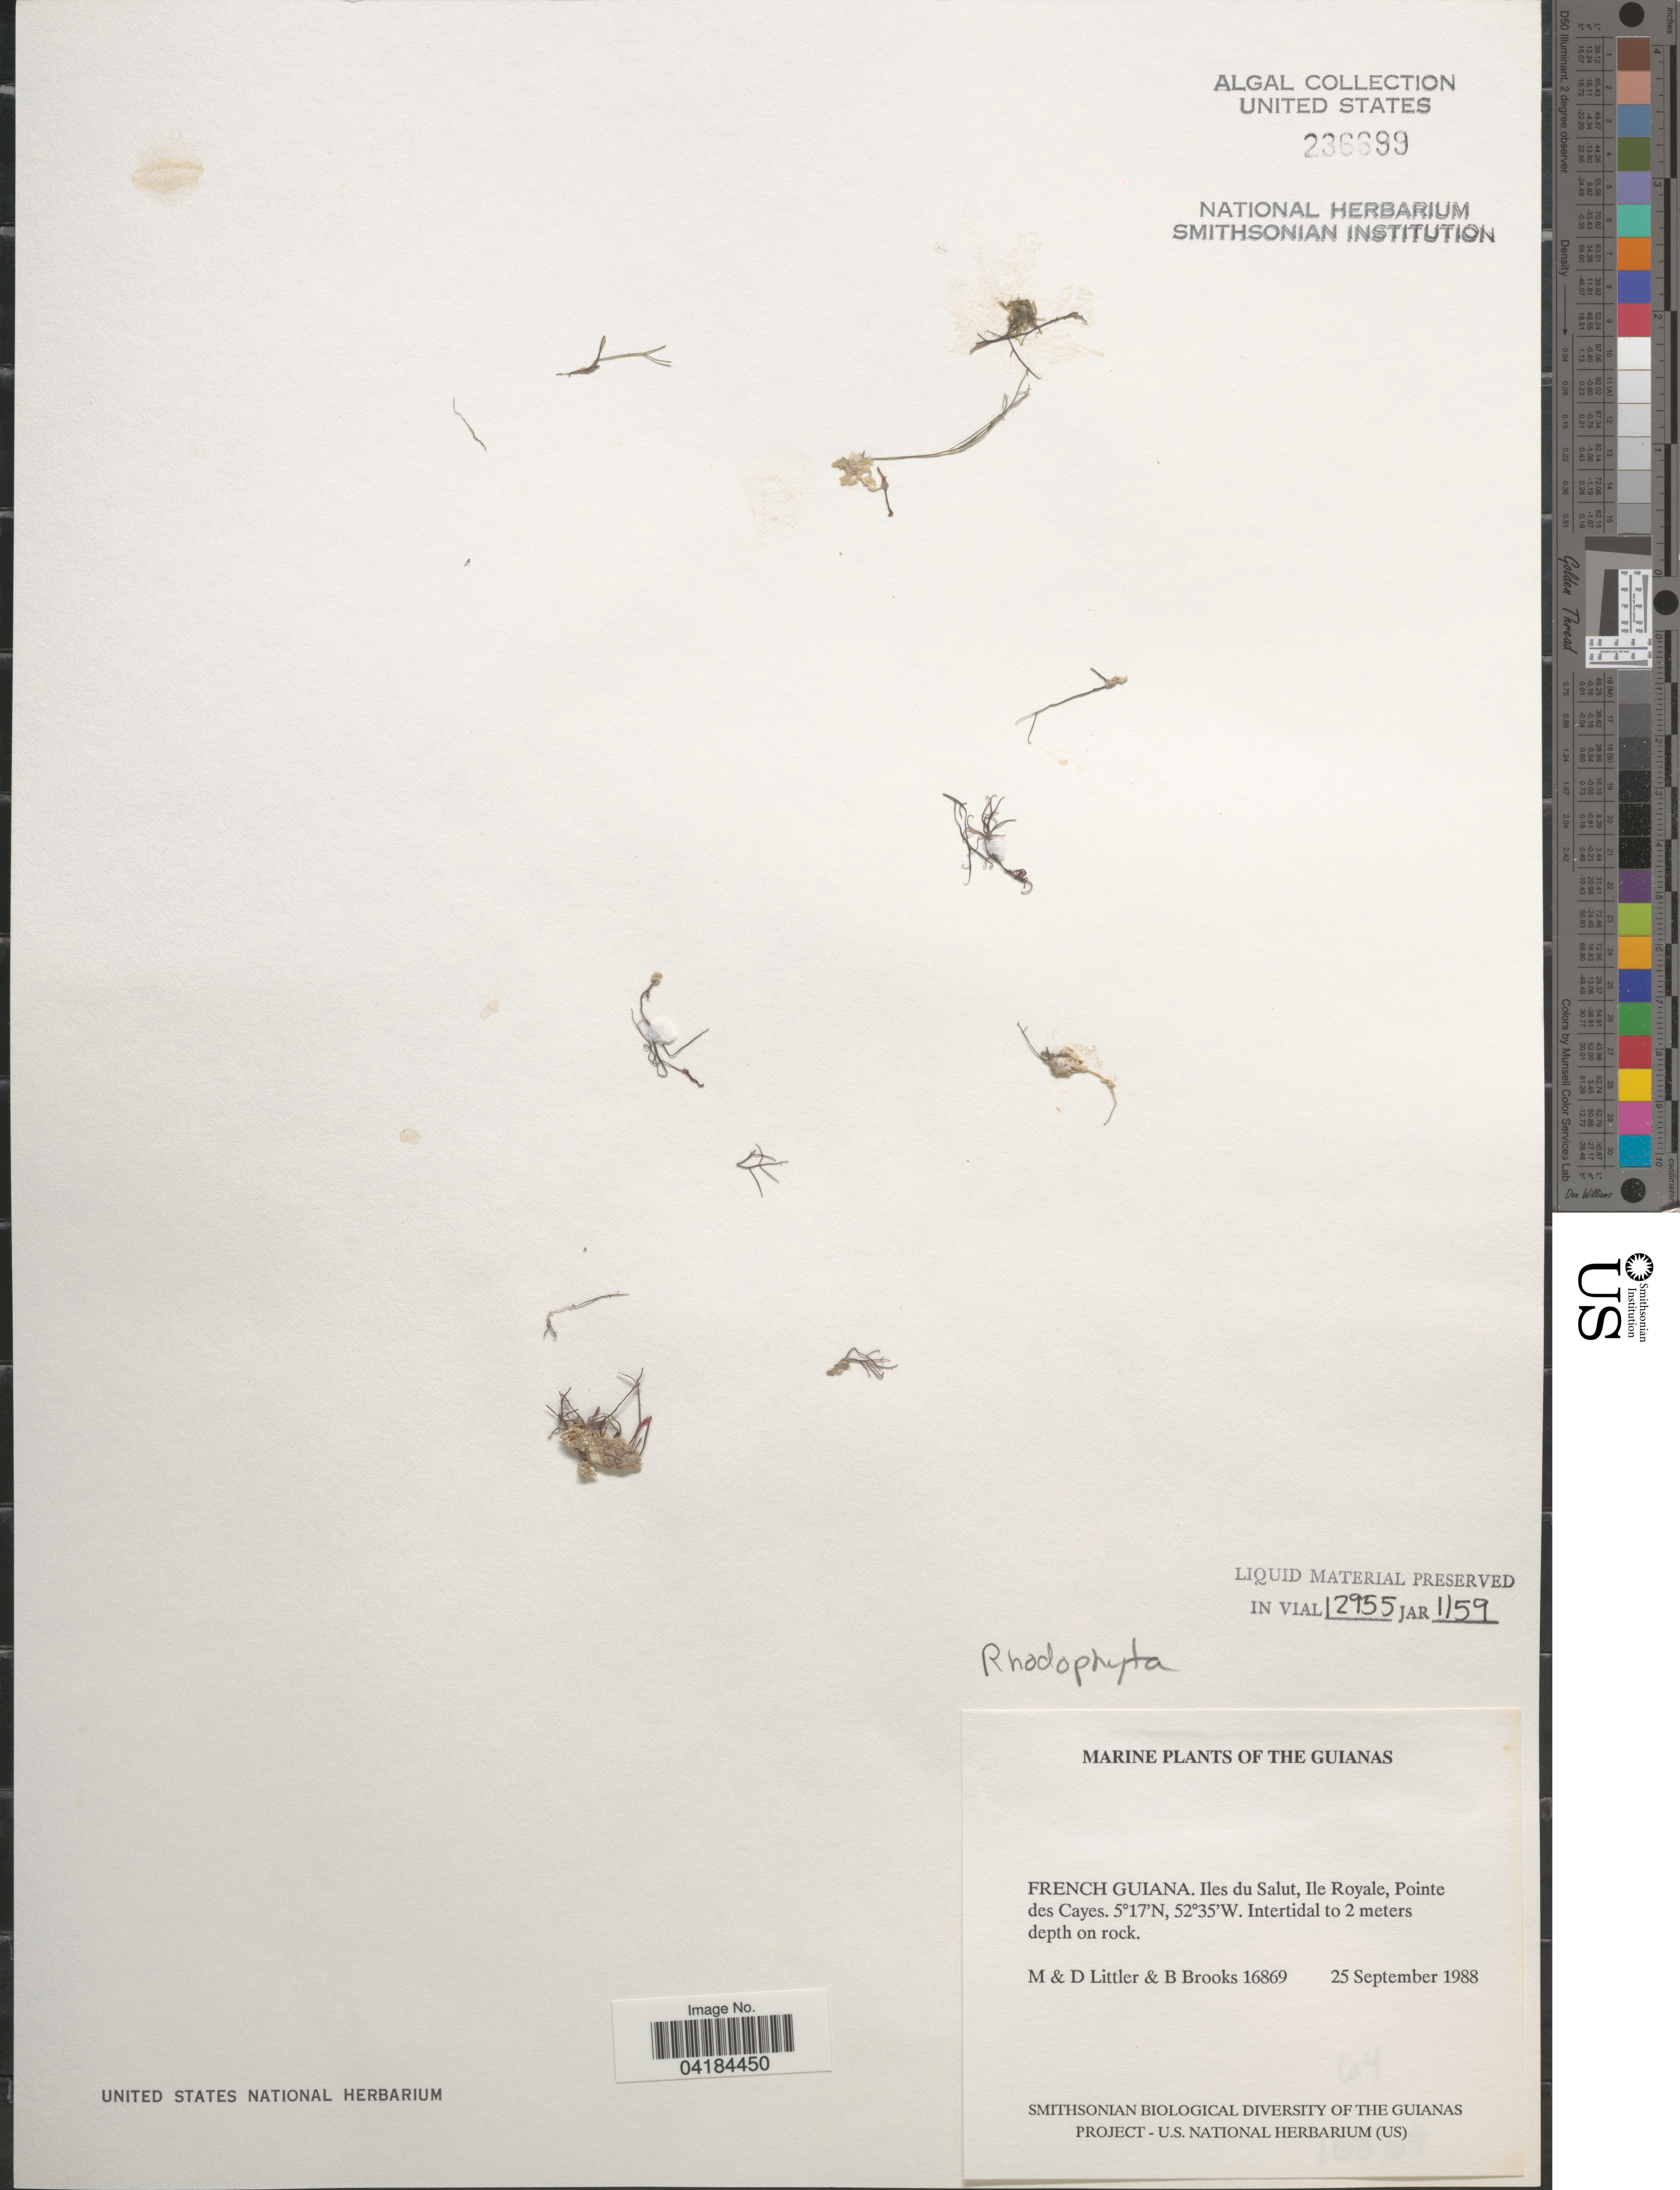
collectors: M. Littler, D. S. Littler & B. Brooks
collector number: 16869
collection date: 1988-09-25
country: French Guiana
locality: The Guianas. Iles du Salut, Ile Royale, Pointe des Cayes.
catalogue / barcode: US 236699